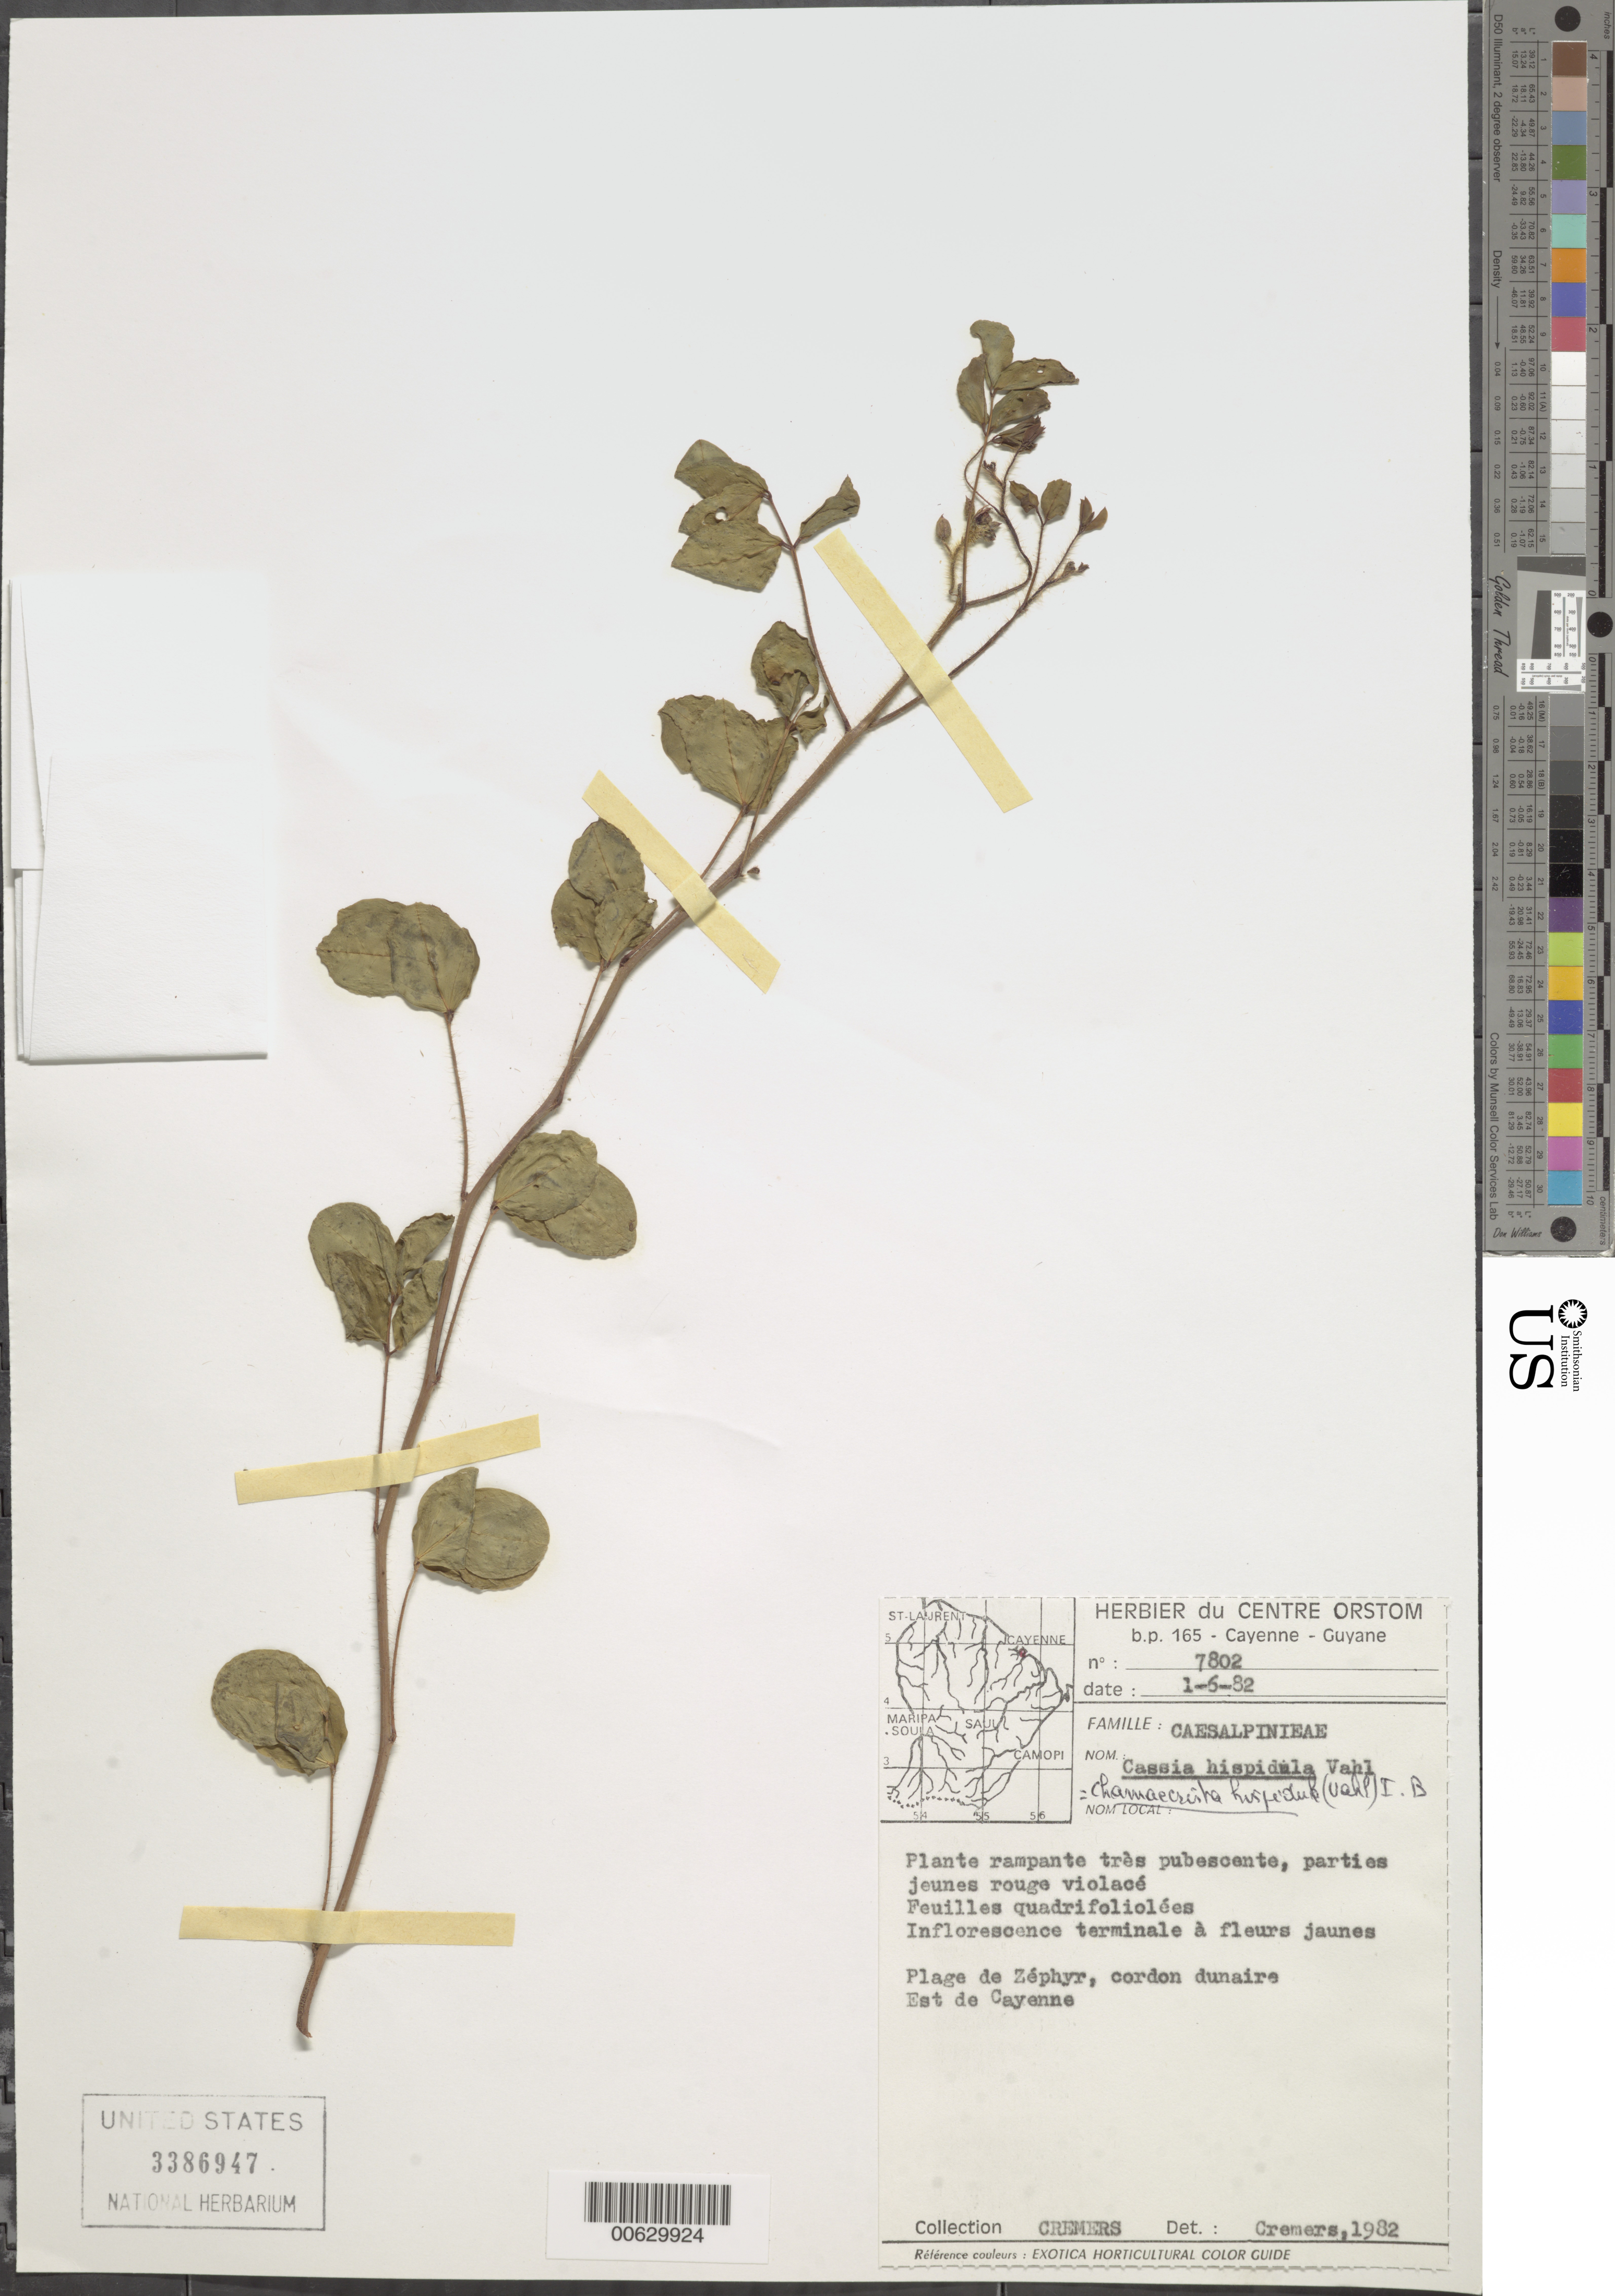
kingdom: Plantae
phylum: Tracheophyta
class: Magnoliopsida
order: Fabales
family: Fabaceae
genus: Chamaecrista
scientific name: Chamaecrista hispidula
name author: (Vahl) H.S. Irwin & Barneby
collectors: G. Cremers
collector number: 7802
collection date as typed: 1-Jun-82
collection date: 1982-06-01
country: French Guiana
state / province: Cayenne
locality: Cayenne, E, plage de Zéphyr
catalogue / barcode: US 3386947